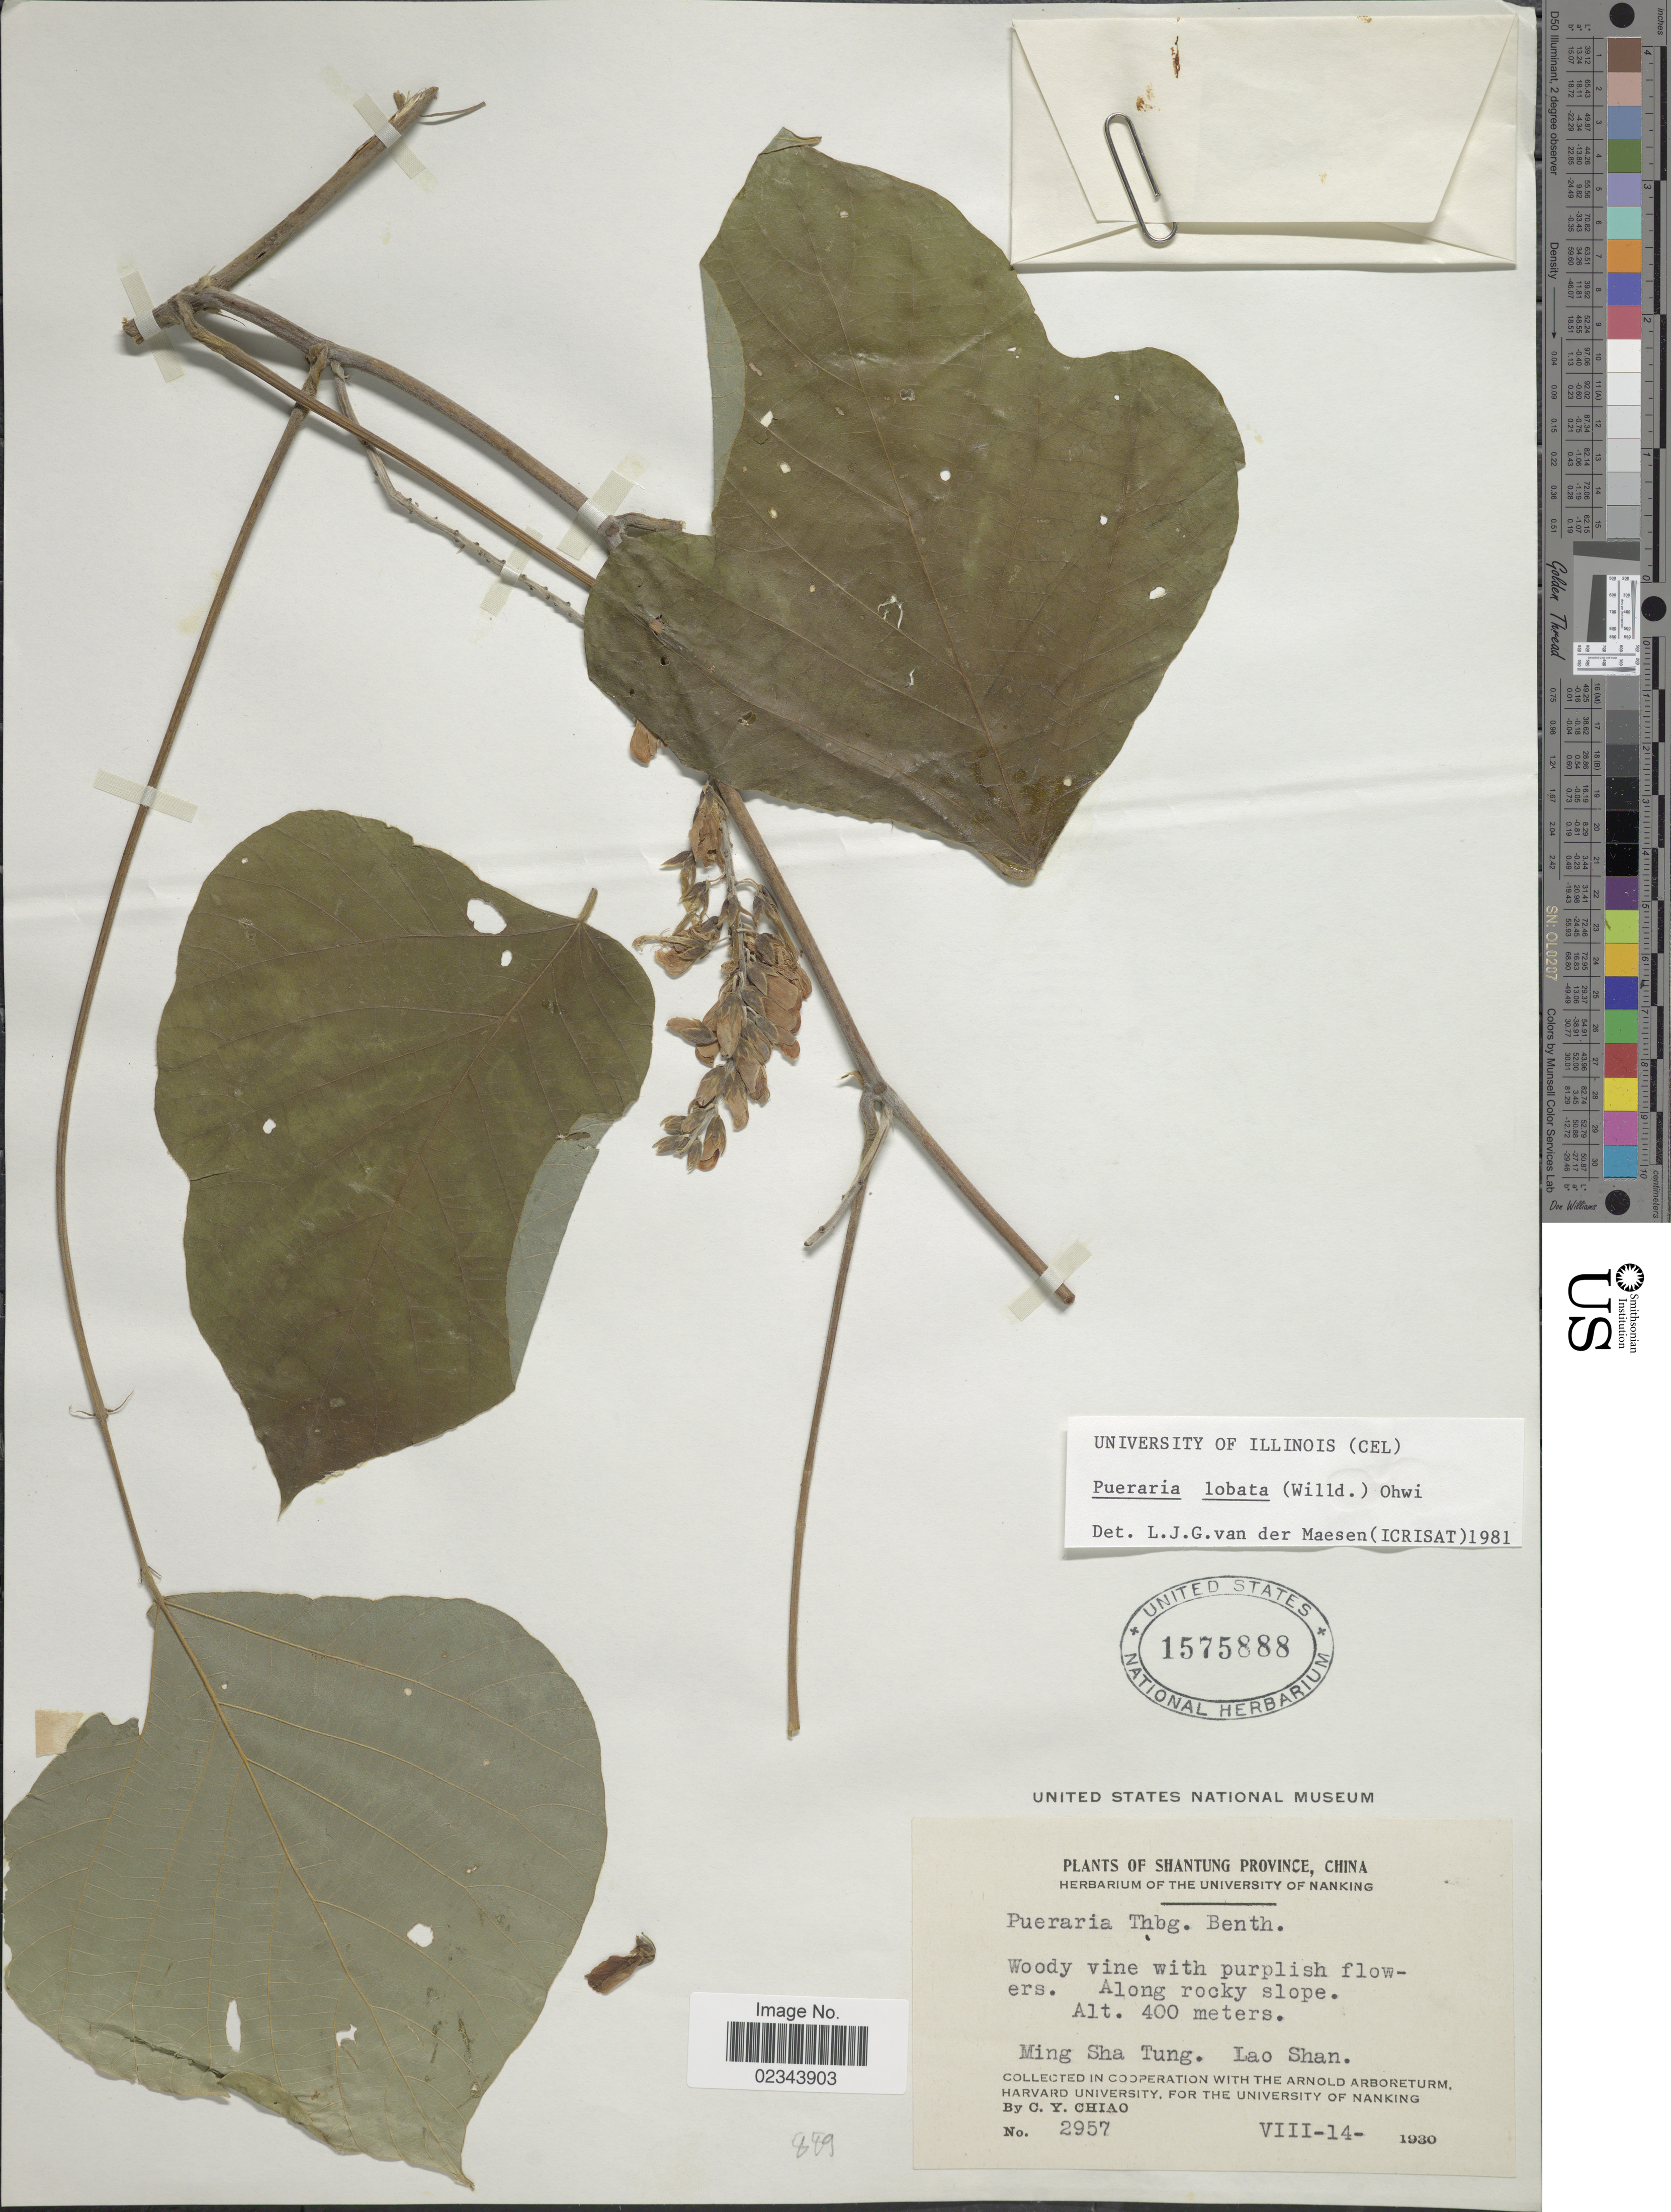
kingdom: Plantae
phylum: Tracheophyta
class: Magnoliopsida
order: Fabales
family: Fabaceae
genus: Pueraria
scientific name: Pueraria lobata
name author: (Willd.) Ohwi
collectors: C. Y. Chiao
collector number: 2957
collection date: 1930-08-14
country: China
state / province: Shandong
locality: Ming Sha Tung. Lao Shan. Shantung Province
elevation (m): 400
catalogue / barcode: US 1575888